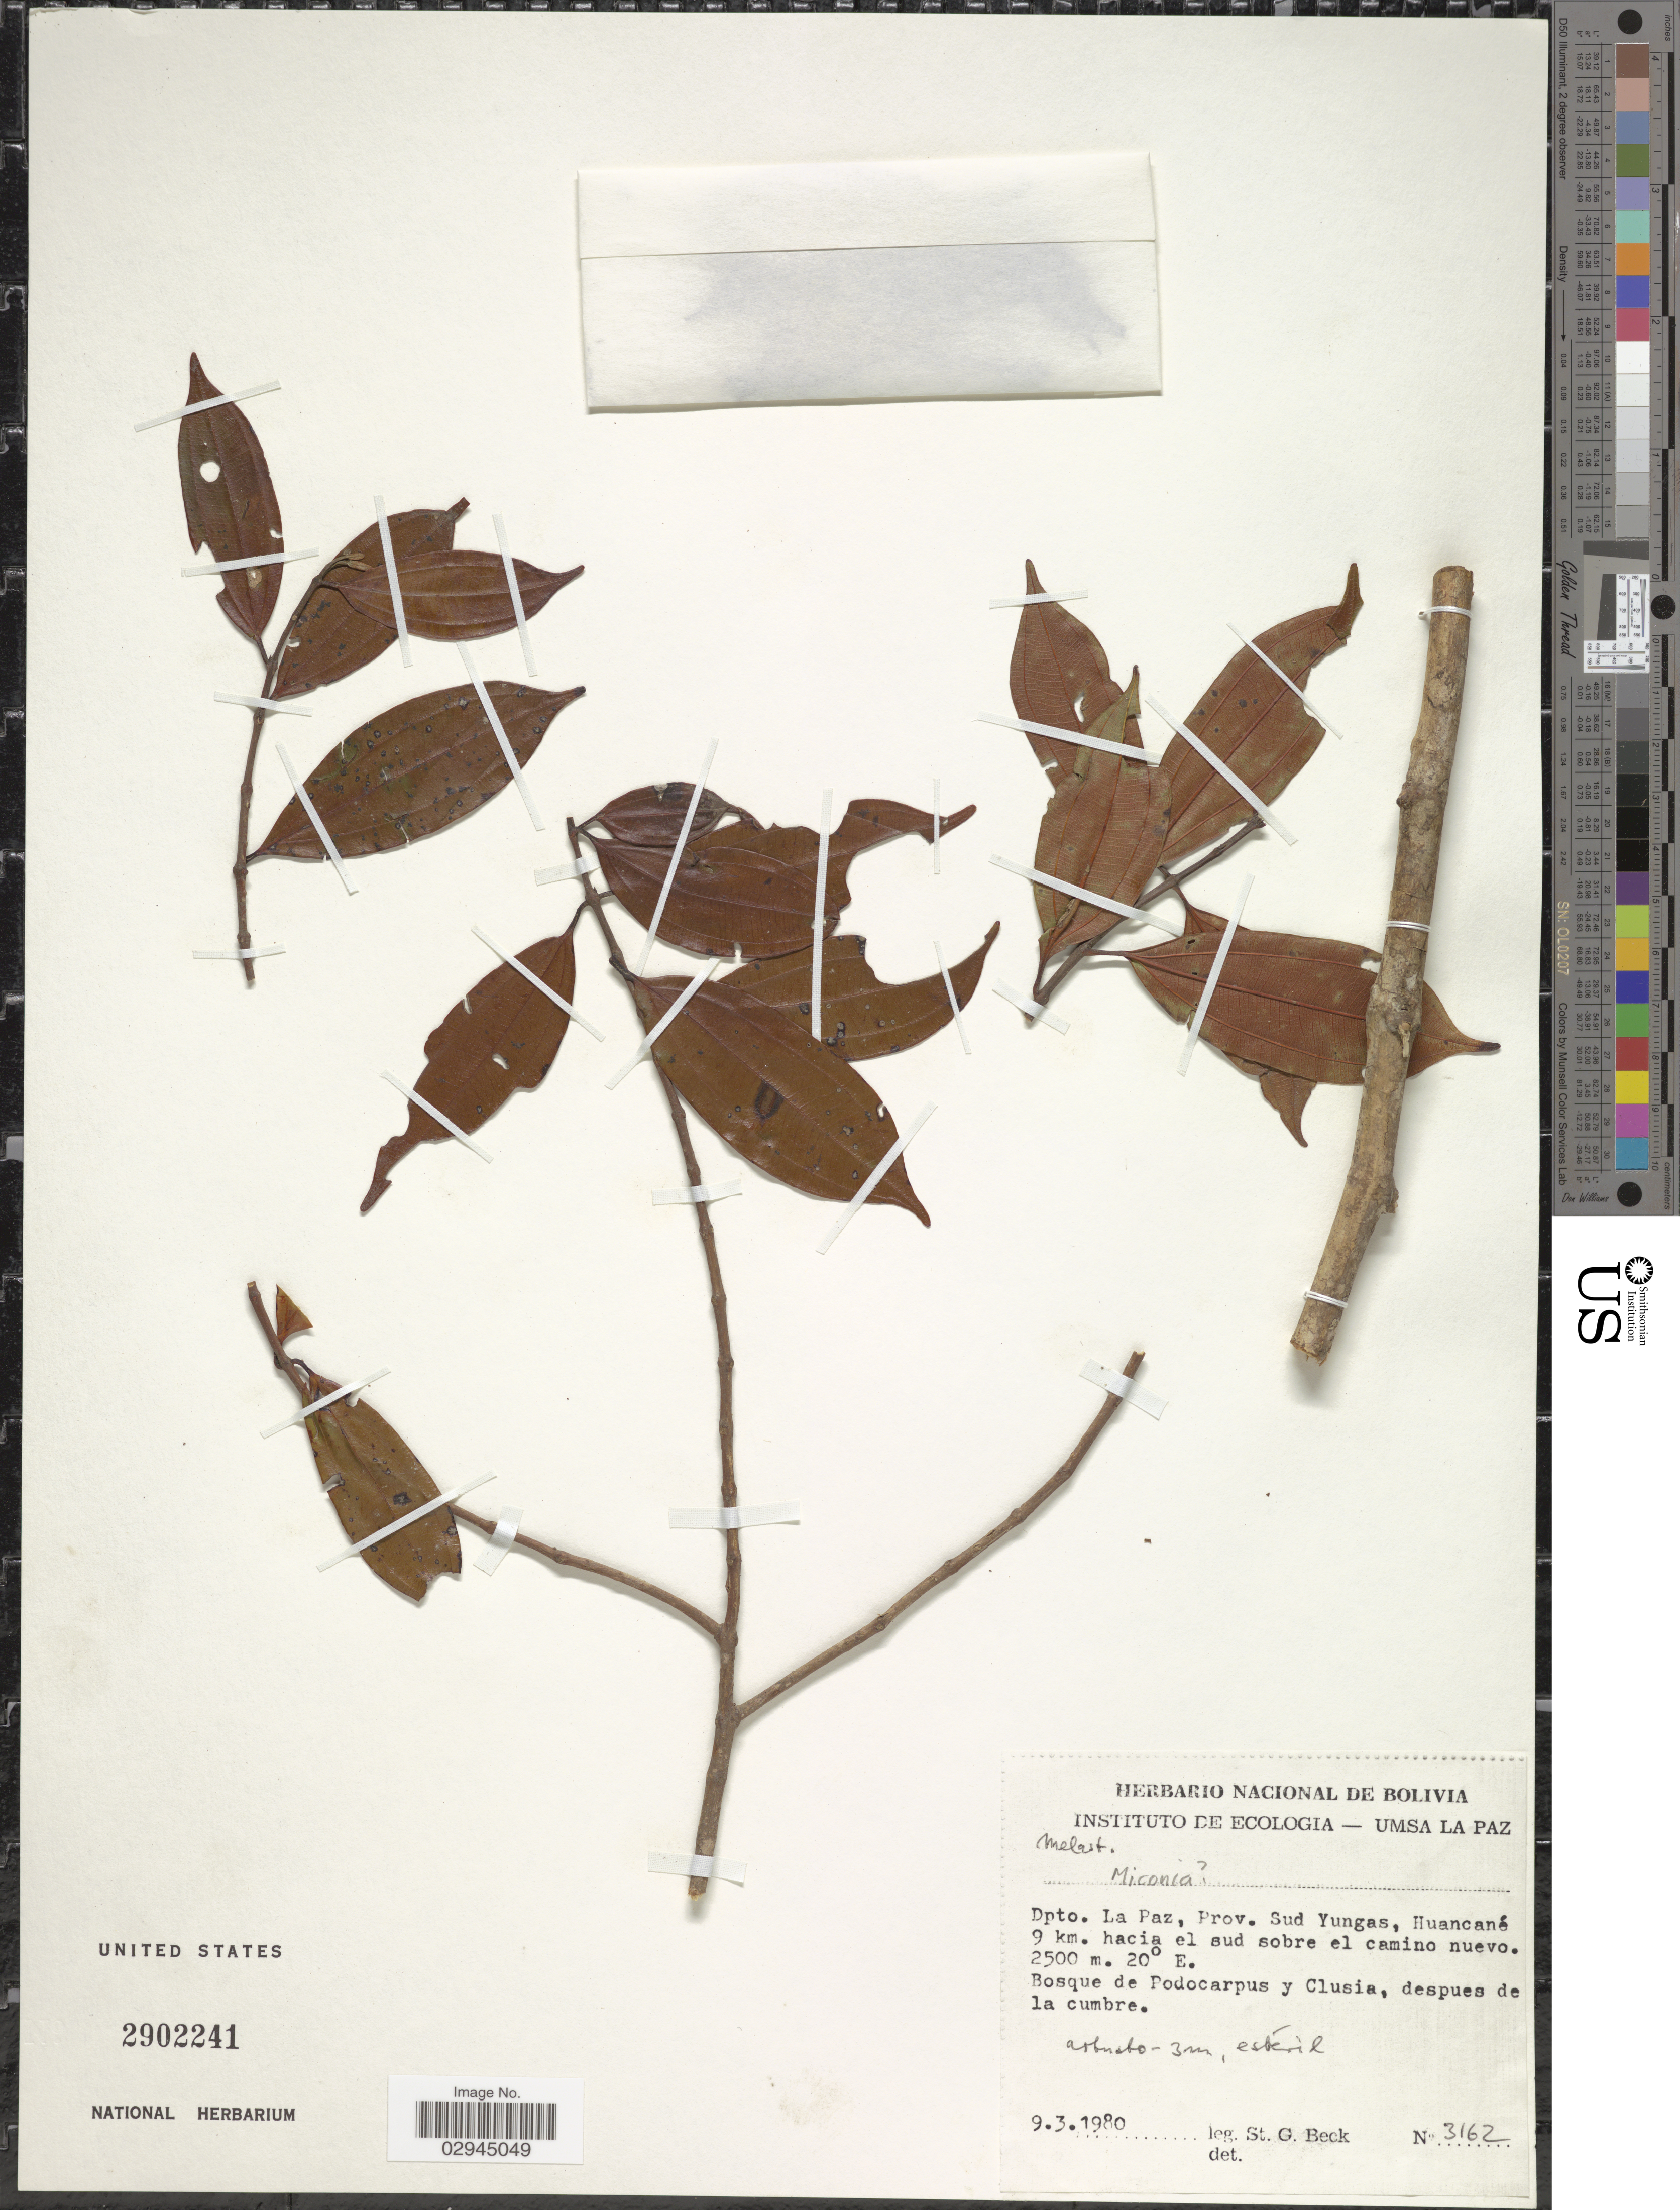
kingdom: Plantae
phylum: Tracheophyta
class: Magnoliopsida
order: Myrtales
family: Melastomataceae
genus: Miconia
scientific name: Miconia sp.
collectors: S. G. Beck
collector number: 3162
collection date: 1980-03-09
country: Bolivia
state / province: La Paz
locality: Dpto. La Paz, Prov. Sud Yungas, Huancané 9 km. hacia el sud sobre el camino nuevo.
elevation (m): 2500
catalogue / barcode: US 2902241